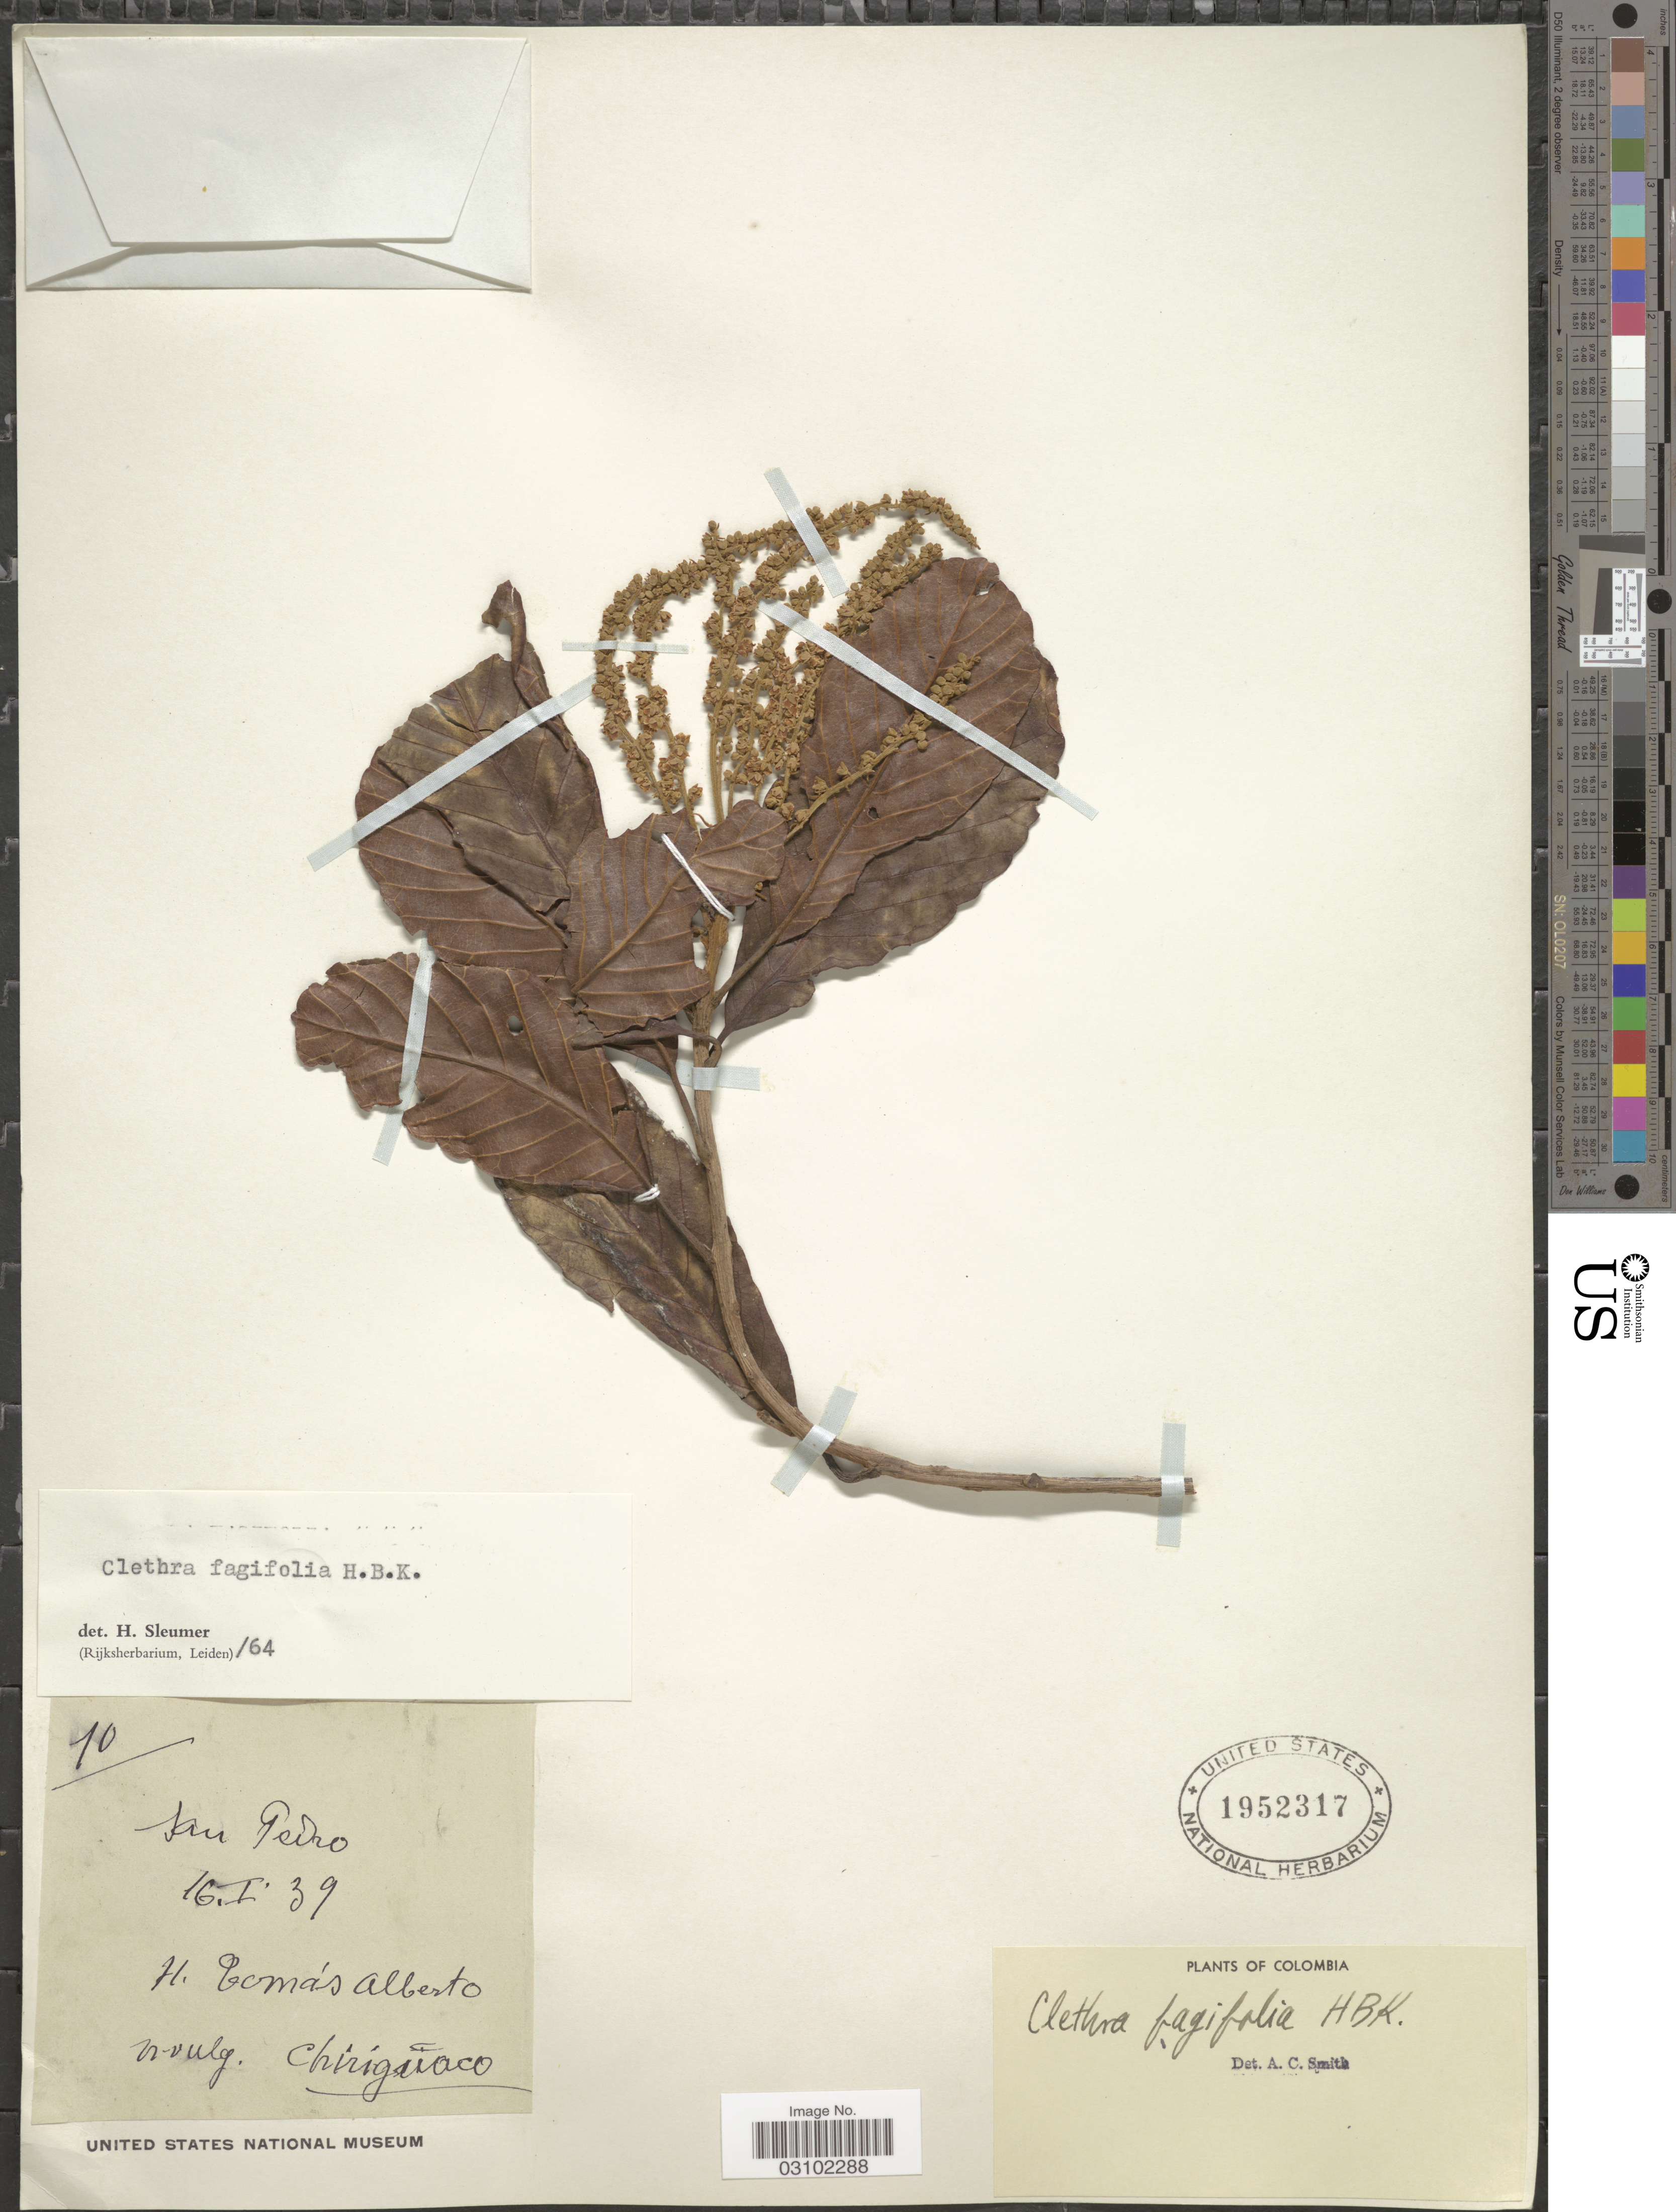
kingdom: Plantae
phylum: Tracheophyta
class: Magnoliopsida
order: Ericales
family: Clethraceae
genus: Clethra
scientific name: Clethra fagifolia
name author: Kunth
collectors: H. Alberto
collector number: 10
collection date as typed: Transcribed d/m/y: 16/1/39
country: Colombia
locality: San Pedro.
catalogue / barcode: US 1952317